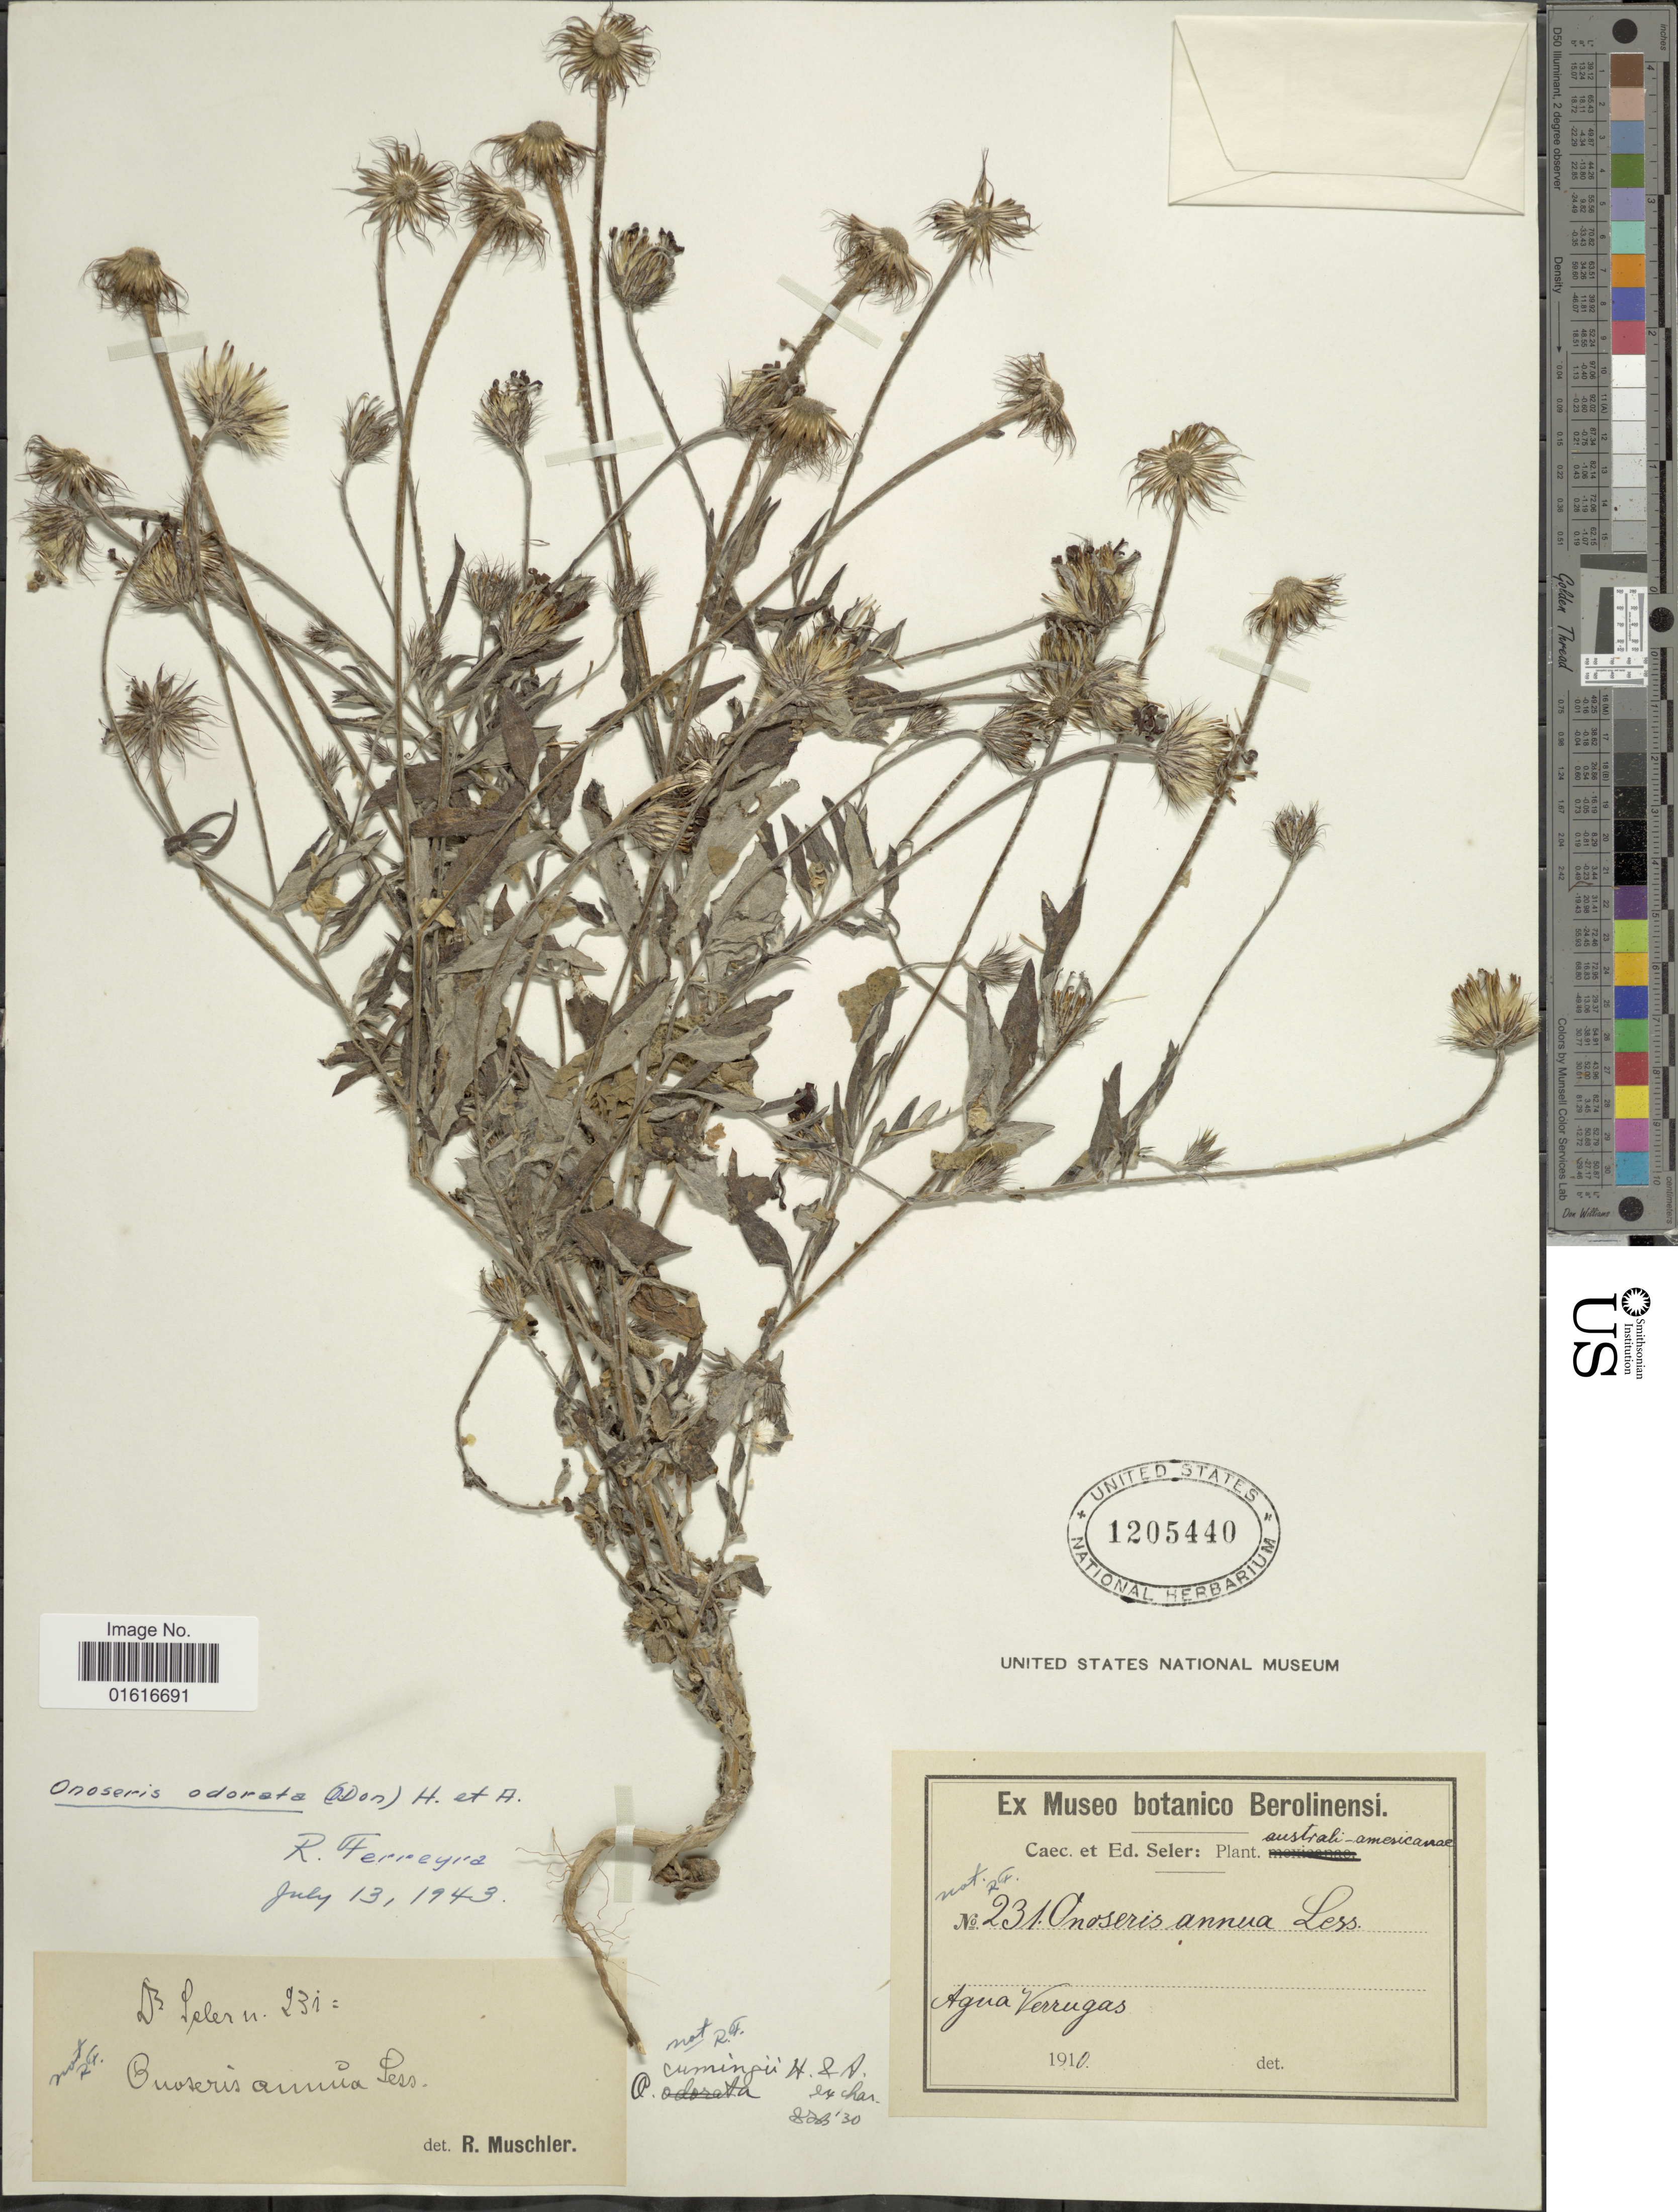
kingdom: Plantae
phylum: Tracheophyta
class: Magnoliopsida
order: Asterales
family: Asteraceae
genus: Onoseris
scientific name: Onoseris odorata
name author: (D. Don) Hook. & Arn.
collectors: ex Caec. et Ed Seler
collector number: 231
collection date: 1910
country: Peru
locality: Agua Verrugas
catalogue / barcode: US 1205440